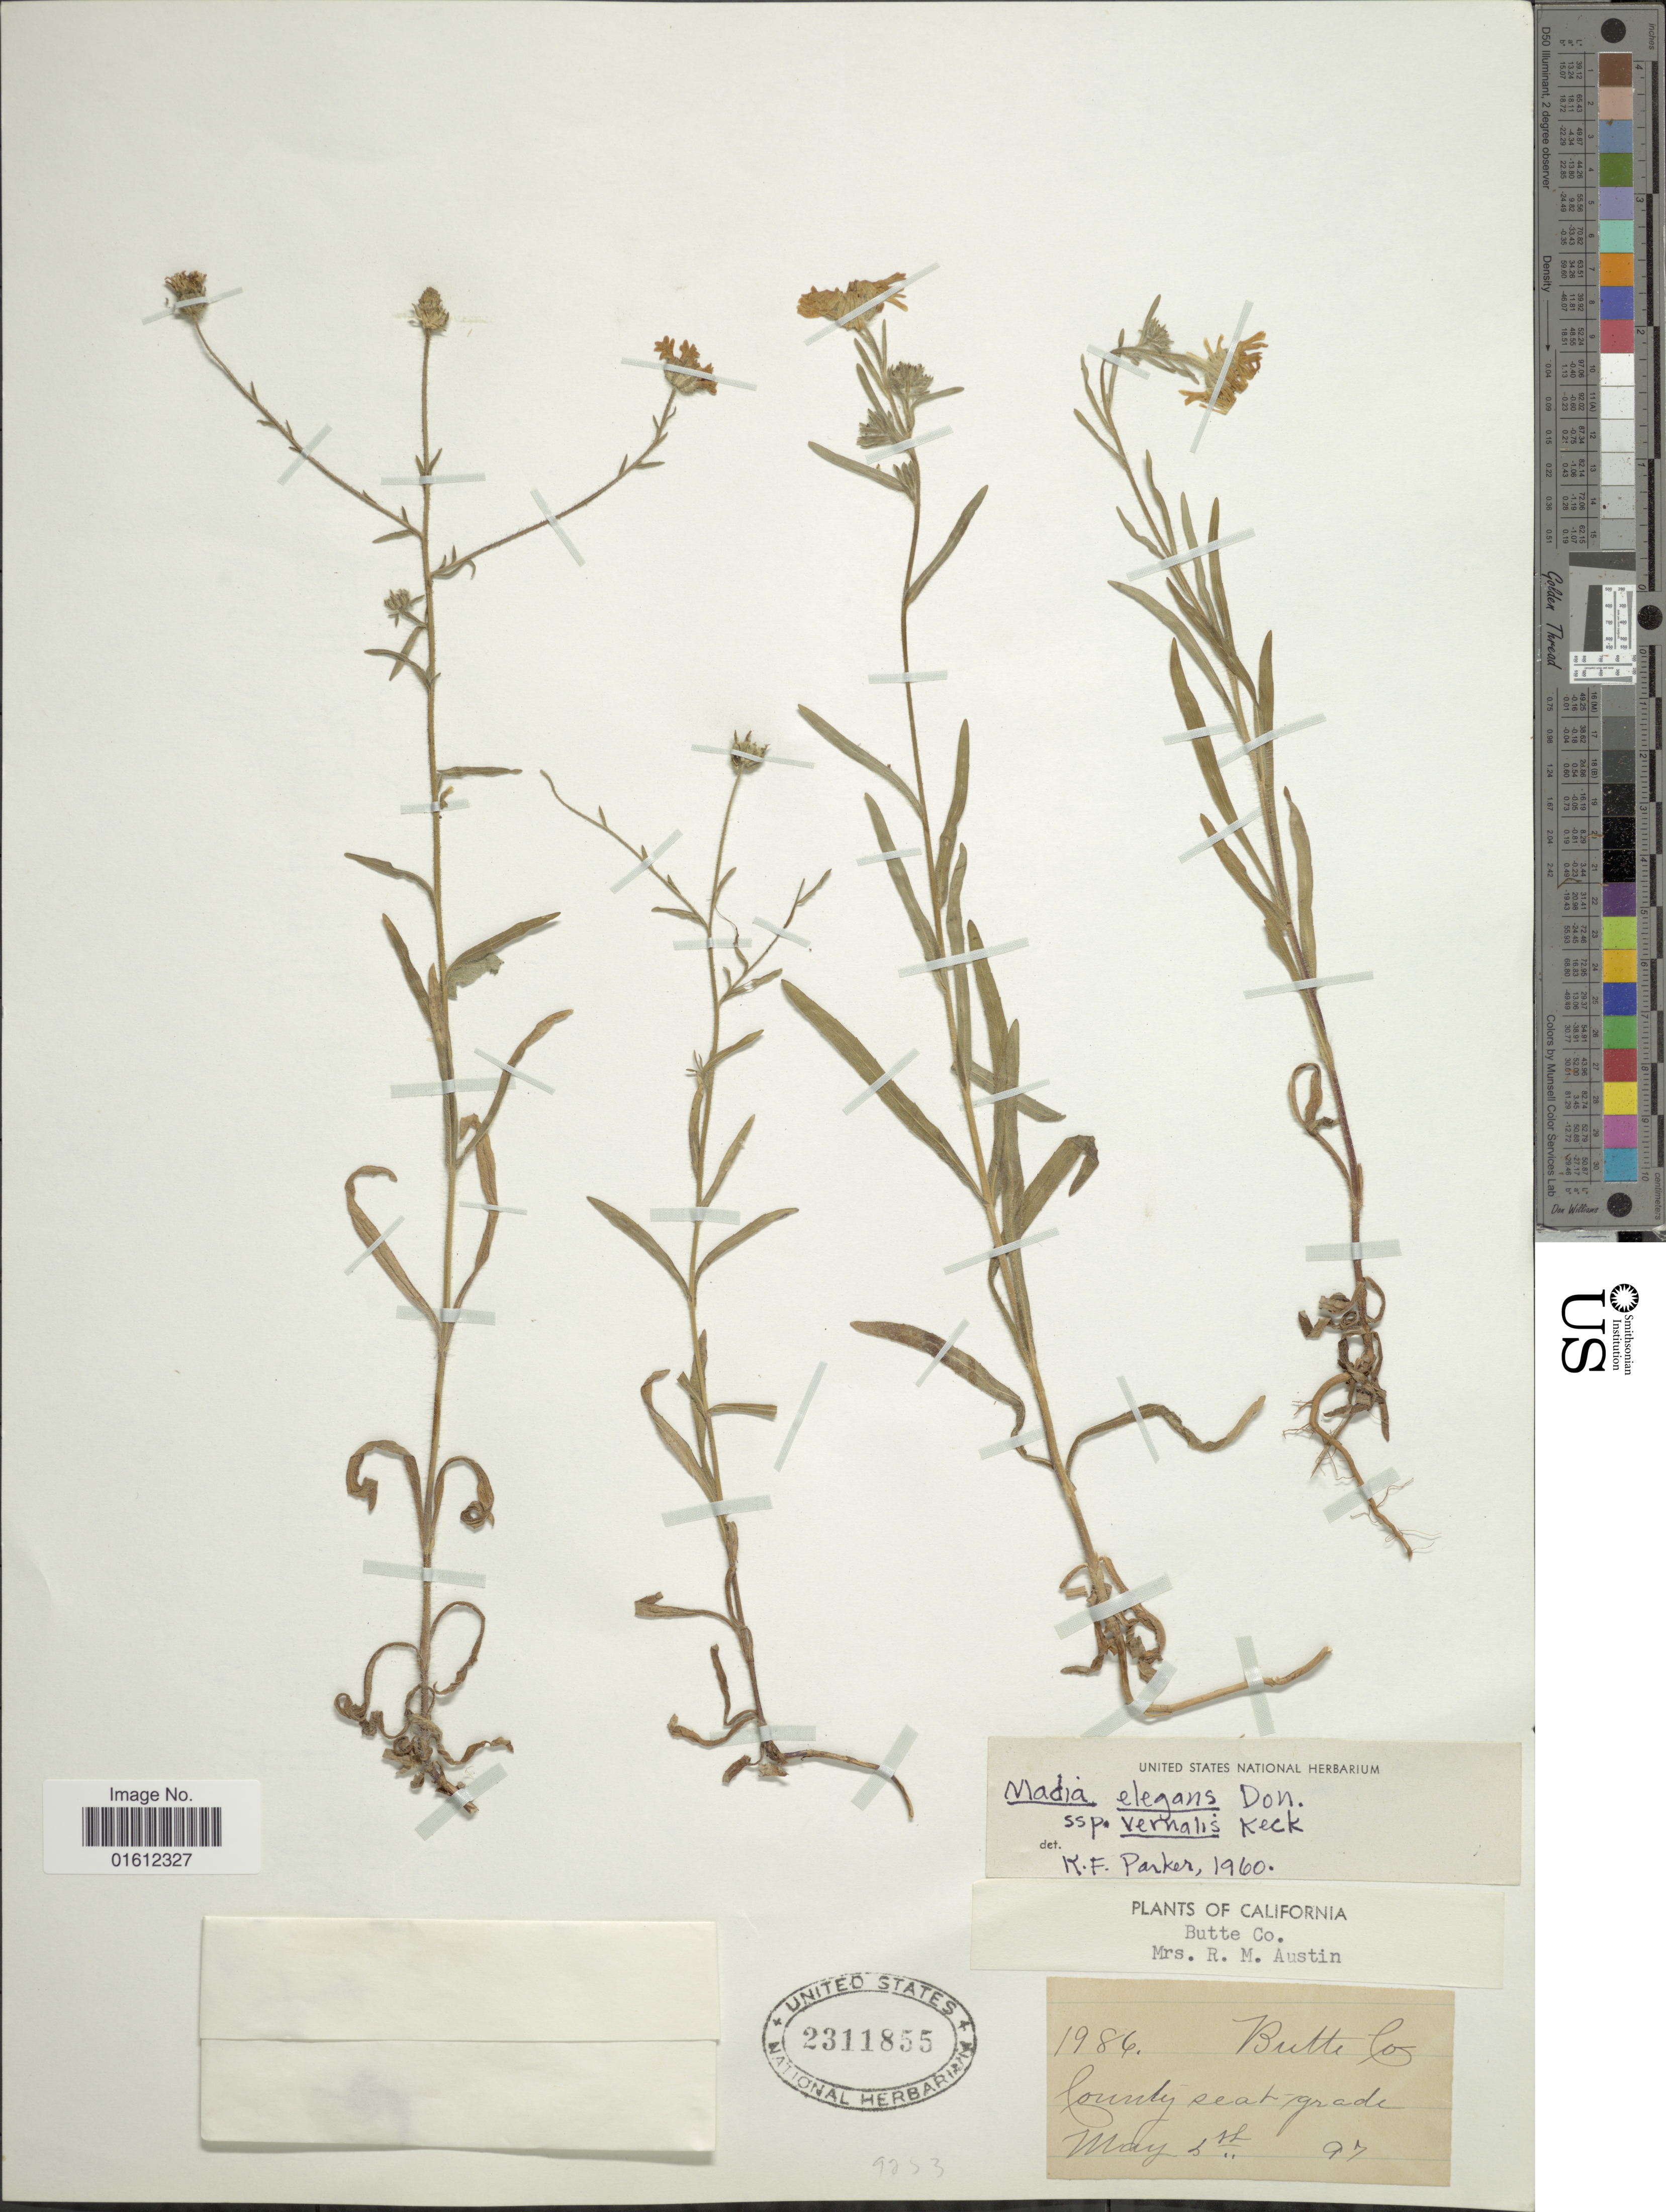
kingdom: Plantae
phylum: Tracheophyta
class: Magnoliopsida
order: Asterales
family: Asteraceae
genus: Madia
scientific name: Madia elegans subsp. elegans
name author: D. Don ex Lindl.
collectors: R. Austin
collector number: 1986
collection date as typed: Transcribed d/m/y: 6/5/97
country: United States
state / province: California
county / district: Butte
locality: Butte Co, County seat grade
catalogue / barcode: US 2311855